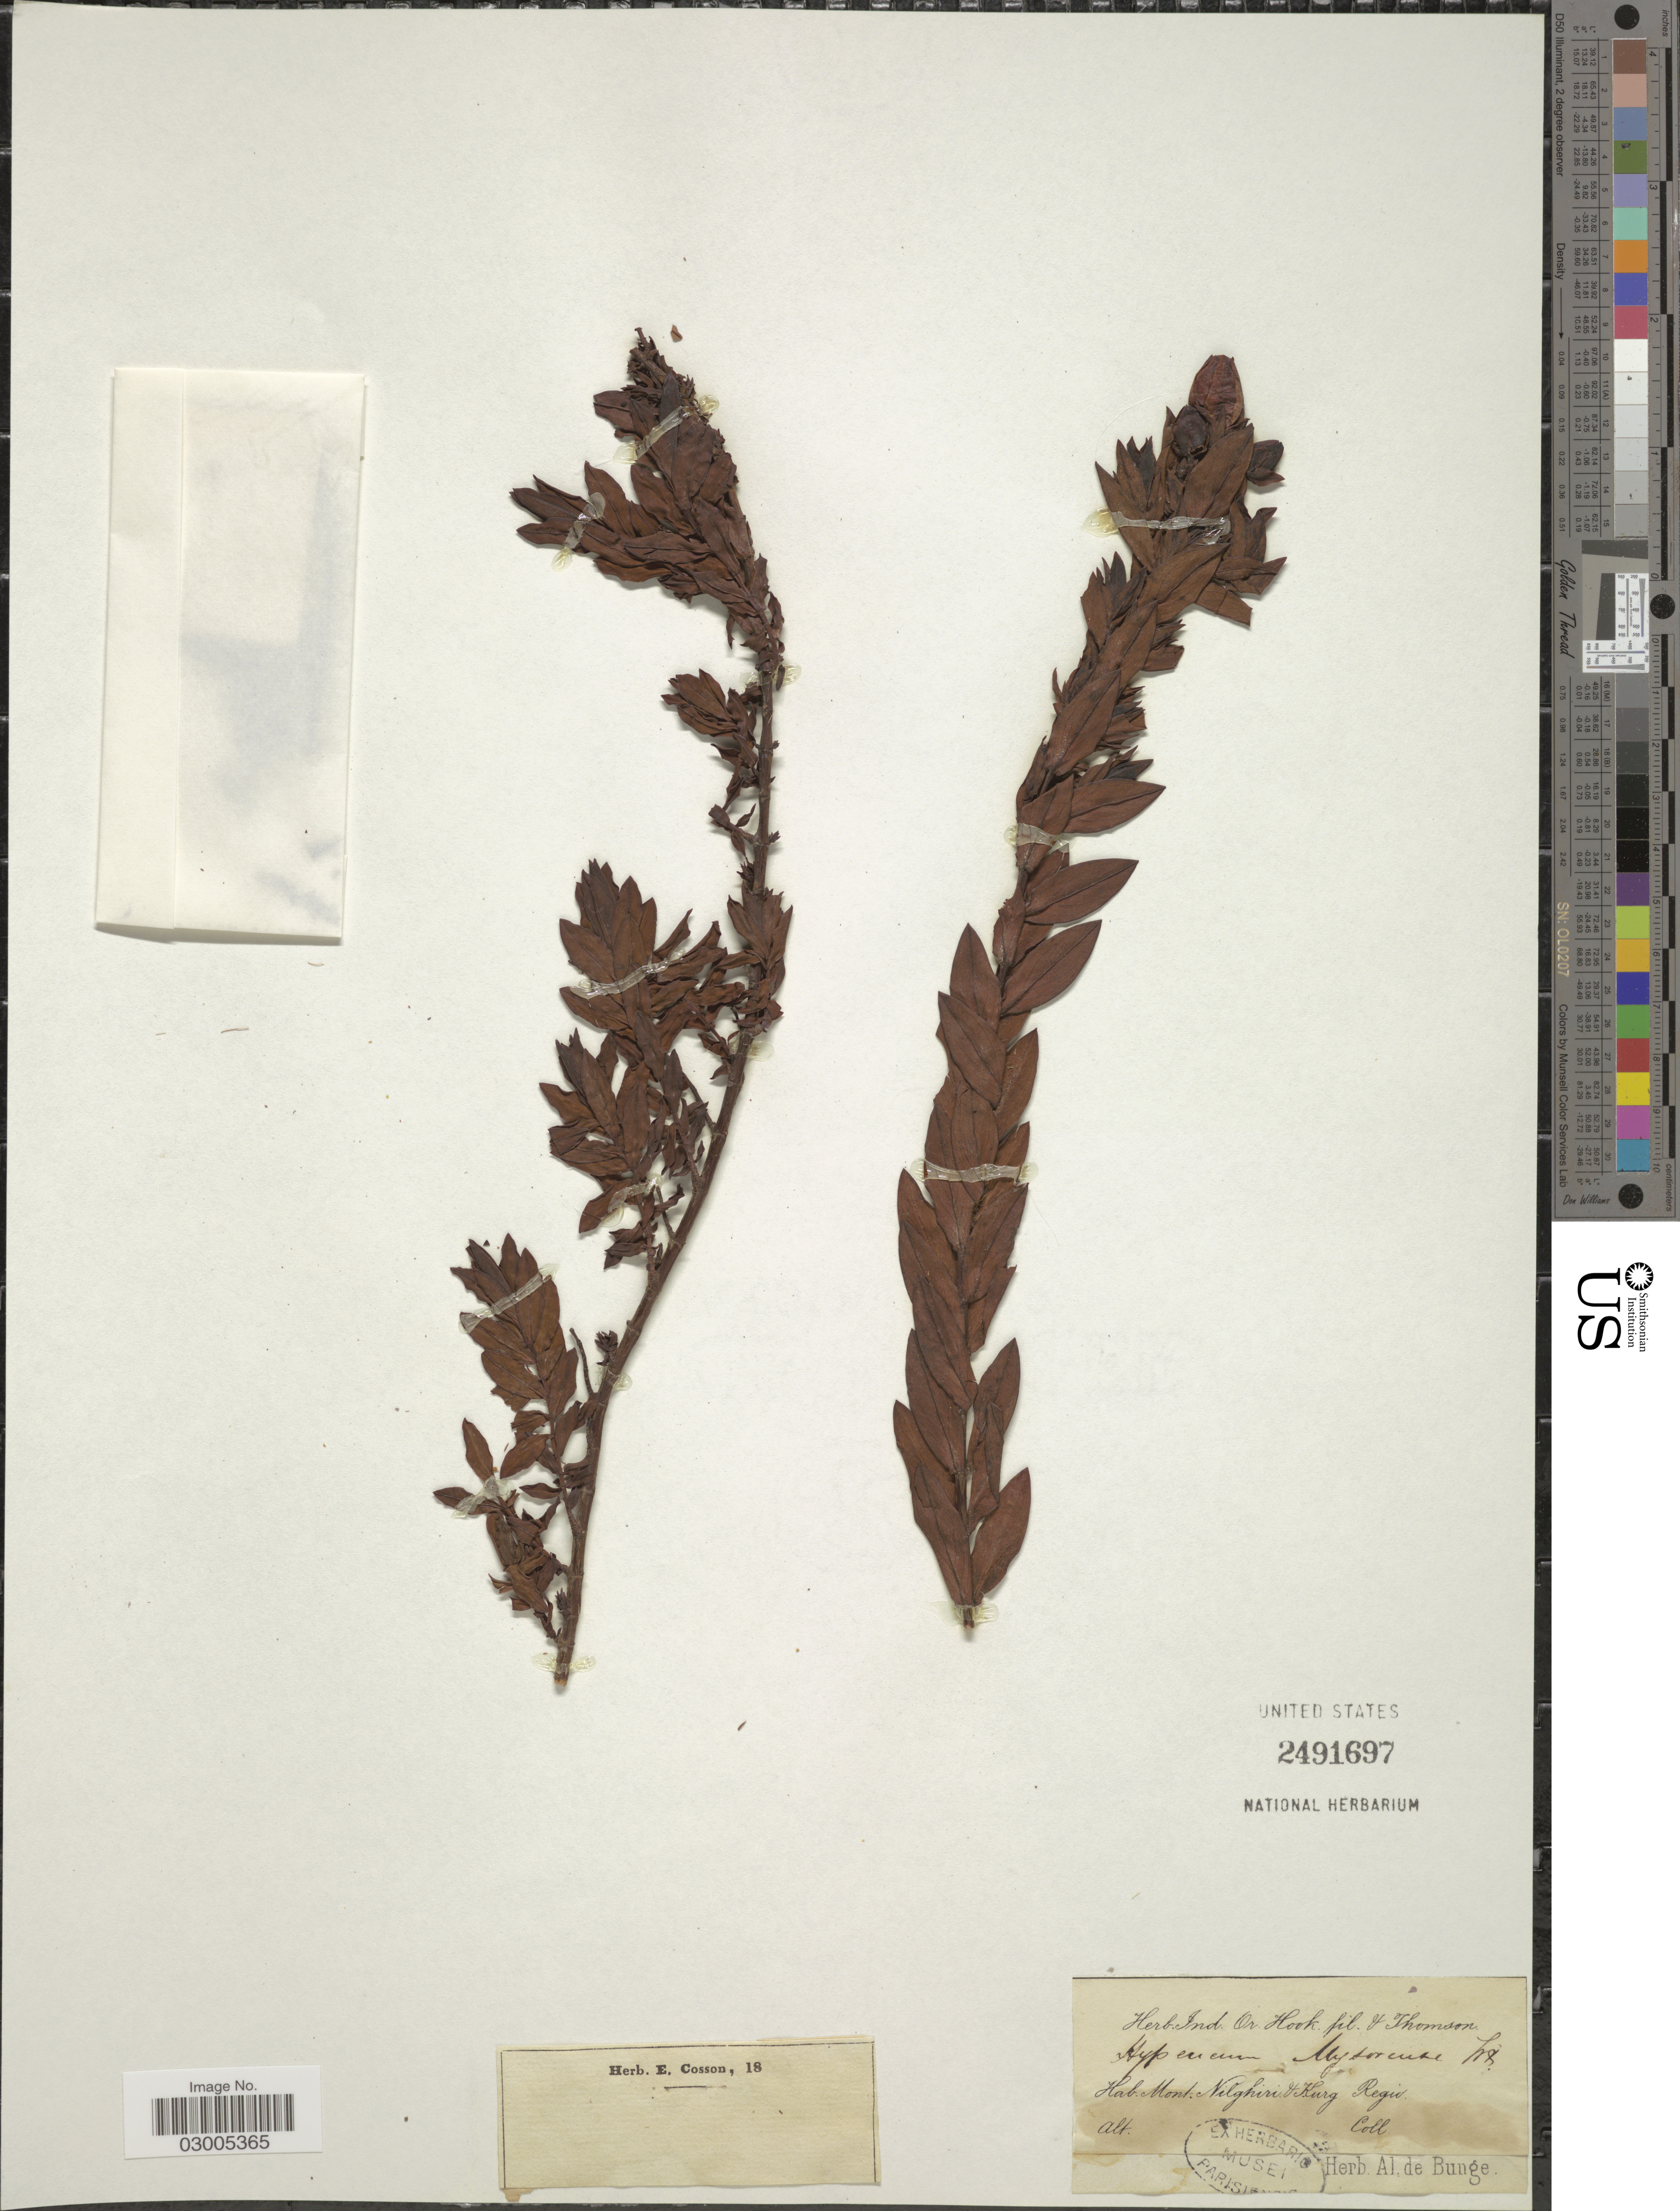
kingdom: Plantae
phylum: Tracheophyta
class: Magnoliopsida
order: Malpighiales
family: Hypericaceae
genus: Hypericum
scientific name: Hypericum mysorense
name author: F. Heyne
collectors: ex herb. Bunge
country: India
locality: Mont. Nilghiri & Kurg.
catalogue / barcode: US 2491697